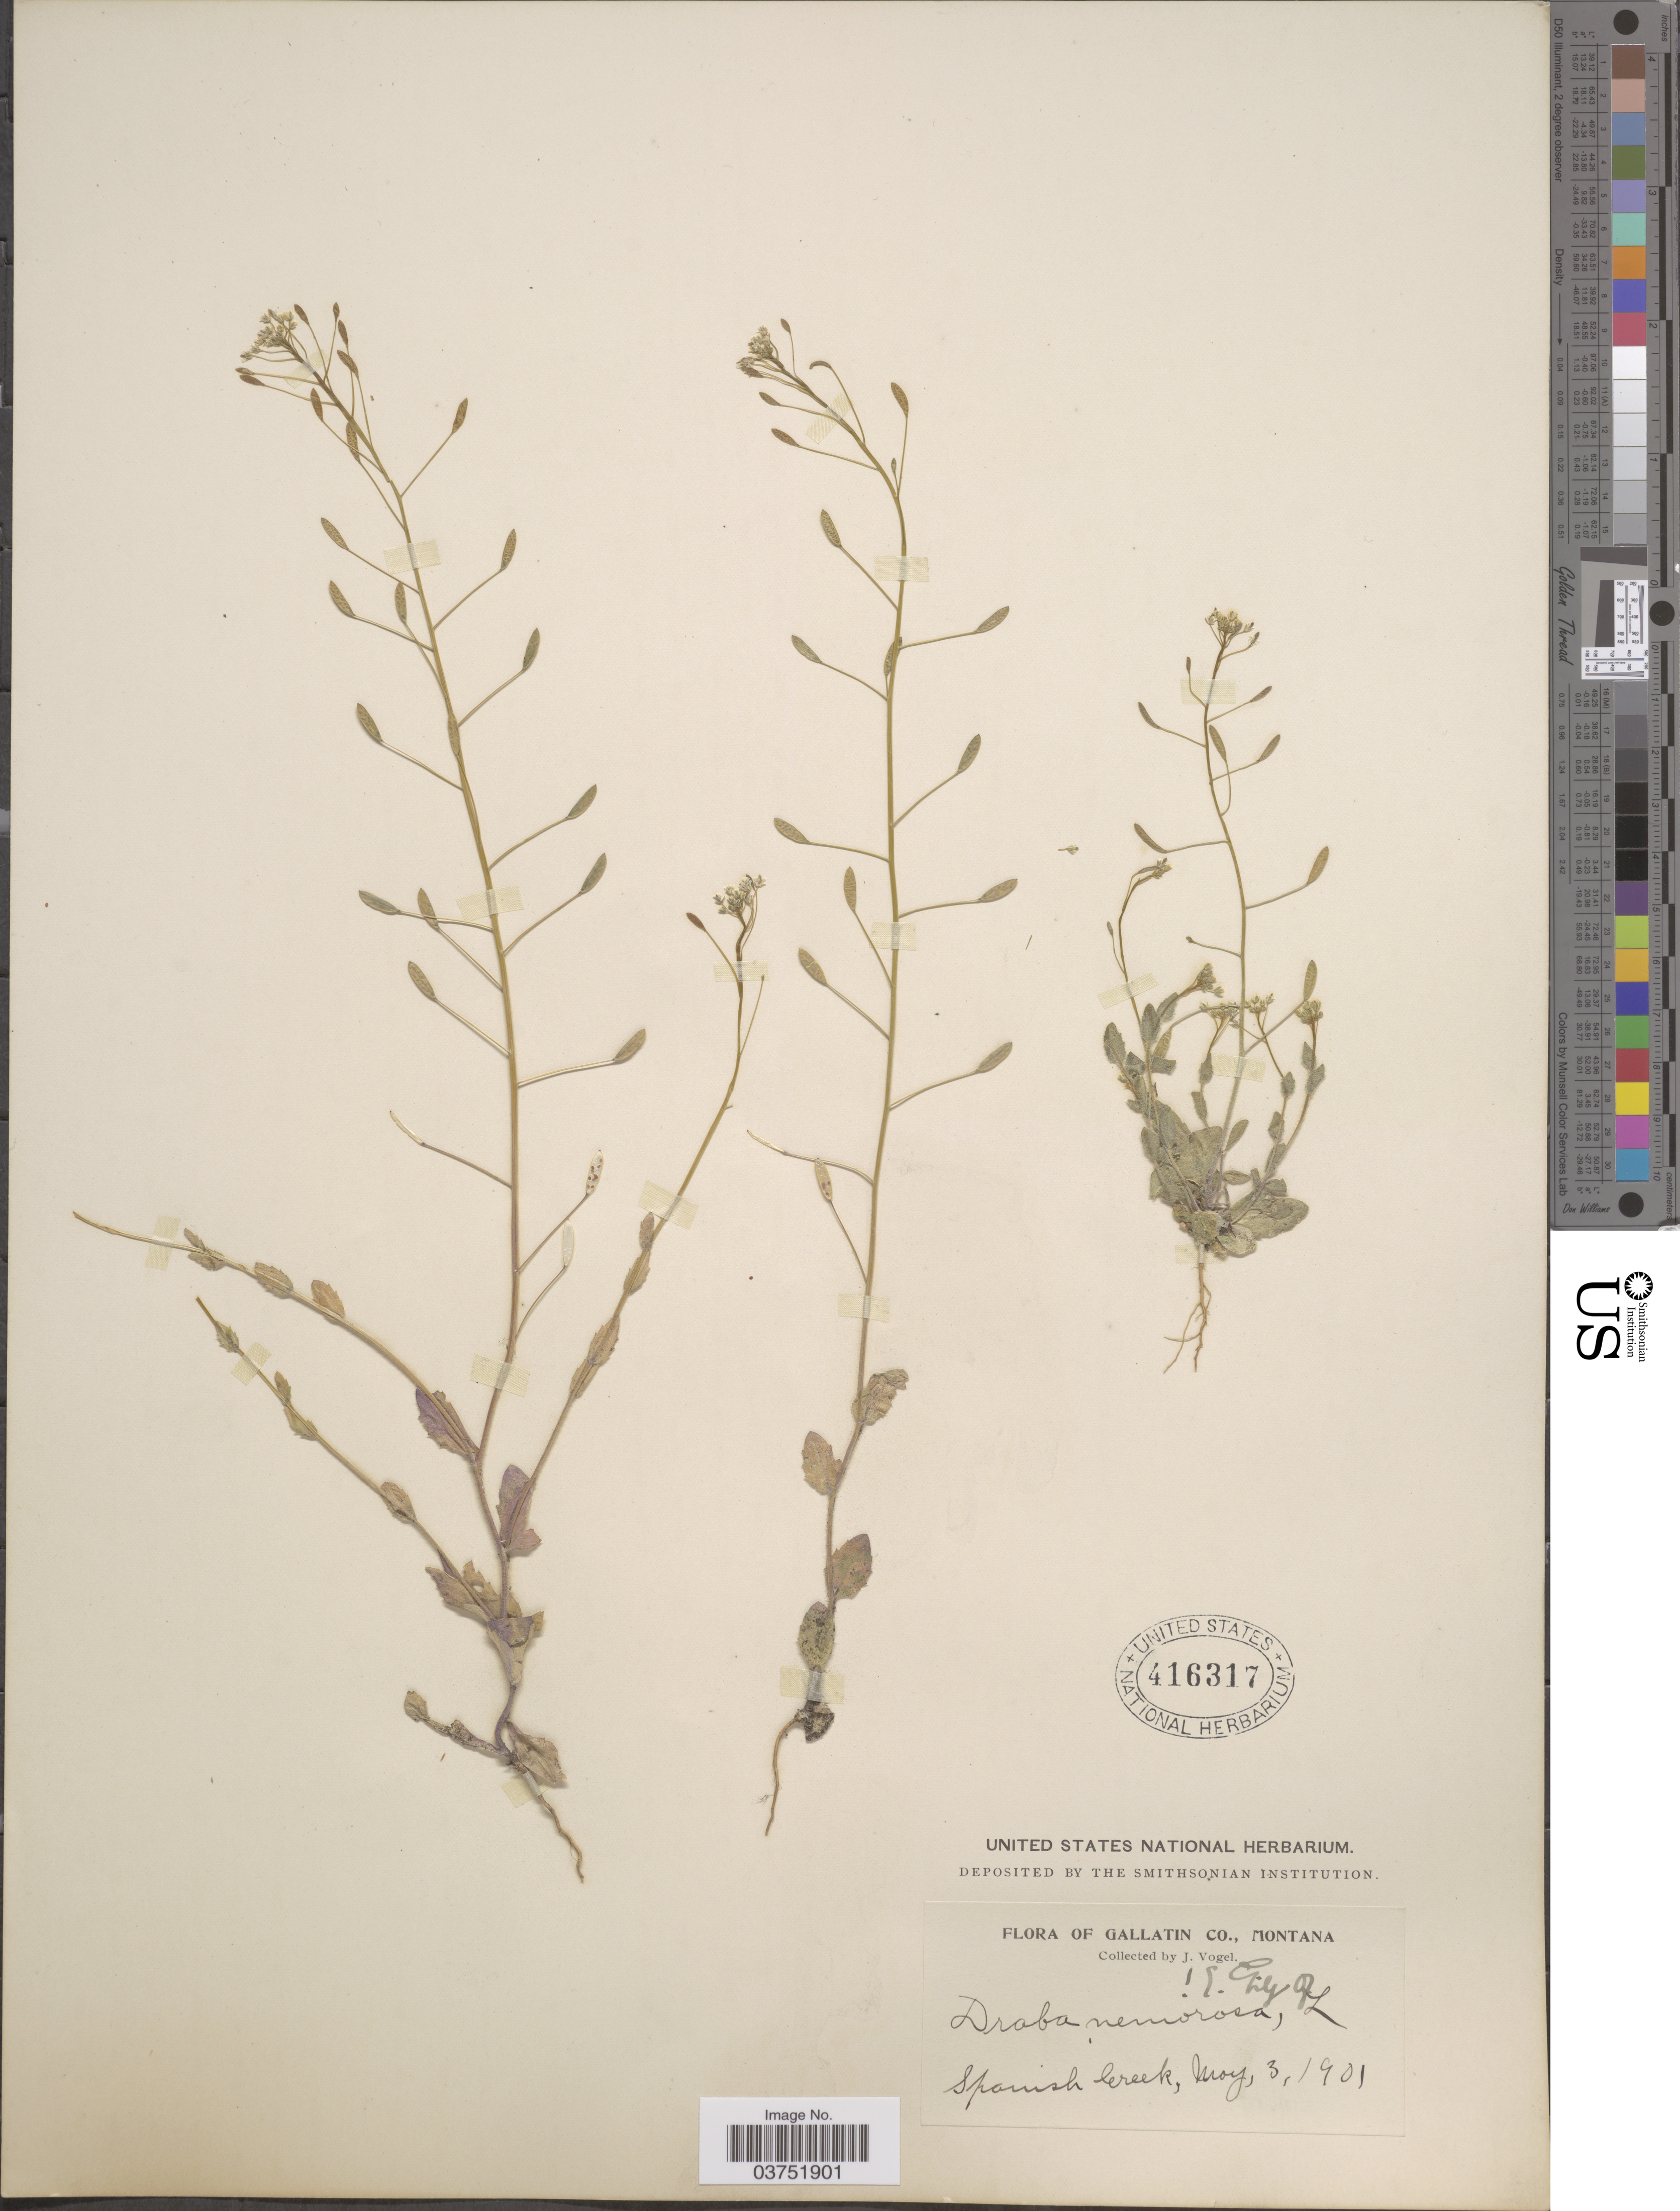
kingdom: Plantae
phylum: Tracheophyta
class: Magnoliopsida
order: Brassicales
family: Brassicaceae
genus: Draba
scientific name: Draba nemorosa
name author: L.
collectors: J. Vogel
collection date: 1907-05-03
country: United States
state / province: Montana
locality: Gallatin Co. Spanish Creek.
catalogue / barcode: US 416317